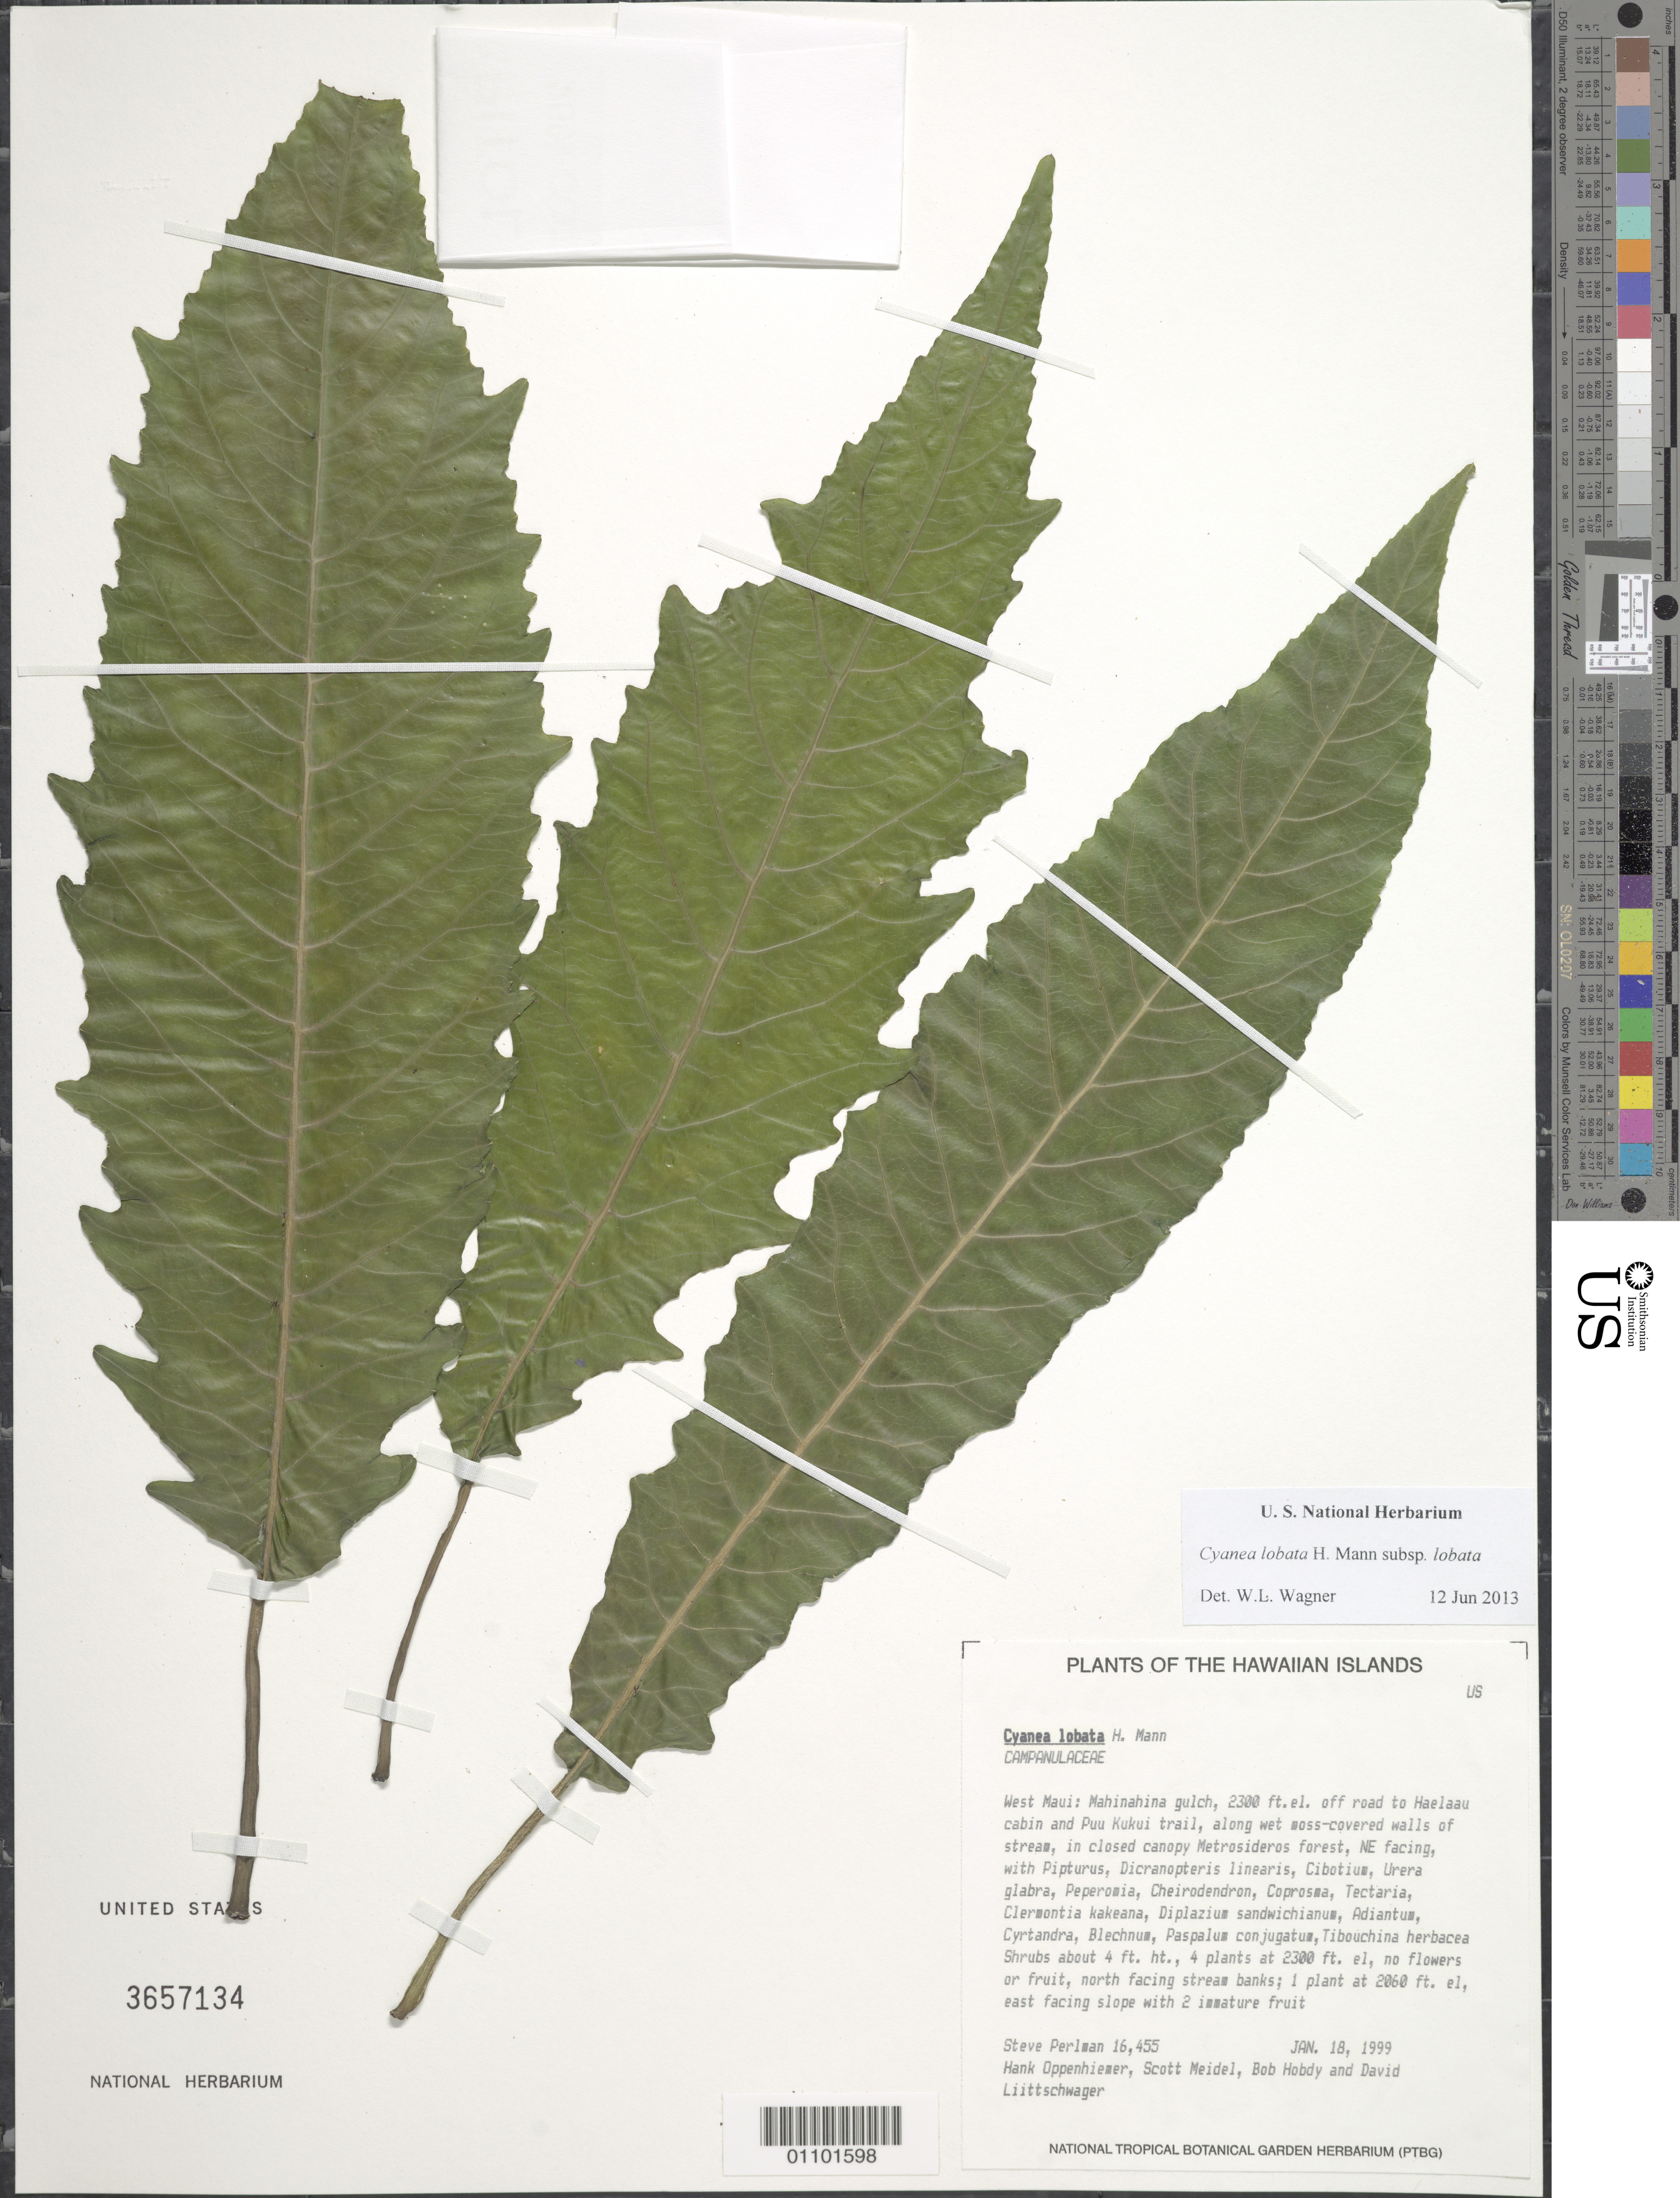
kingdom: Plantae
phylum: Tracheophyta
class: Magnoliopsida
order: Asterales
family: Campanulaceae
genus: Cyanea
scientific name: Cyanea lobata subsp. lobata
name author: H. Mann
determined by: Wagner, W. L., (BOT), Smithsonian Institution - National Museum of Natural History (UNITED STATES)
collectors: S. P. Perlman, H. L. Oppenheimer, S. Meidel, B. Hobdy & D. Liittschwager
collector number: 16455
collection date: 1999-01-18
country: United States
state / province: Hawaii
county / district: Maui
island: Maui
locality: West Maui, Mahinahina Gulch, off road to Haelaau cabin and Puu Kukui Trail, along wet moss-covered walls of stream.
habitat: Forest.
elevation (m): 628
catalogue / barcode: US 3657134